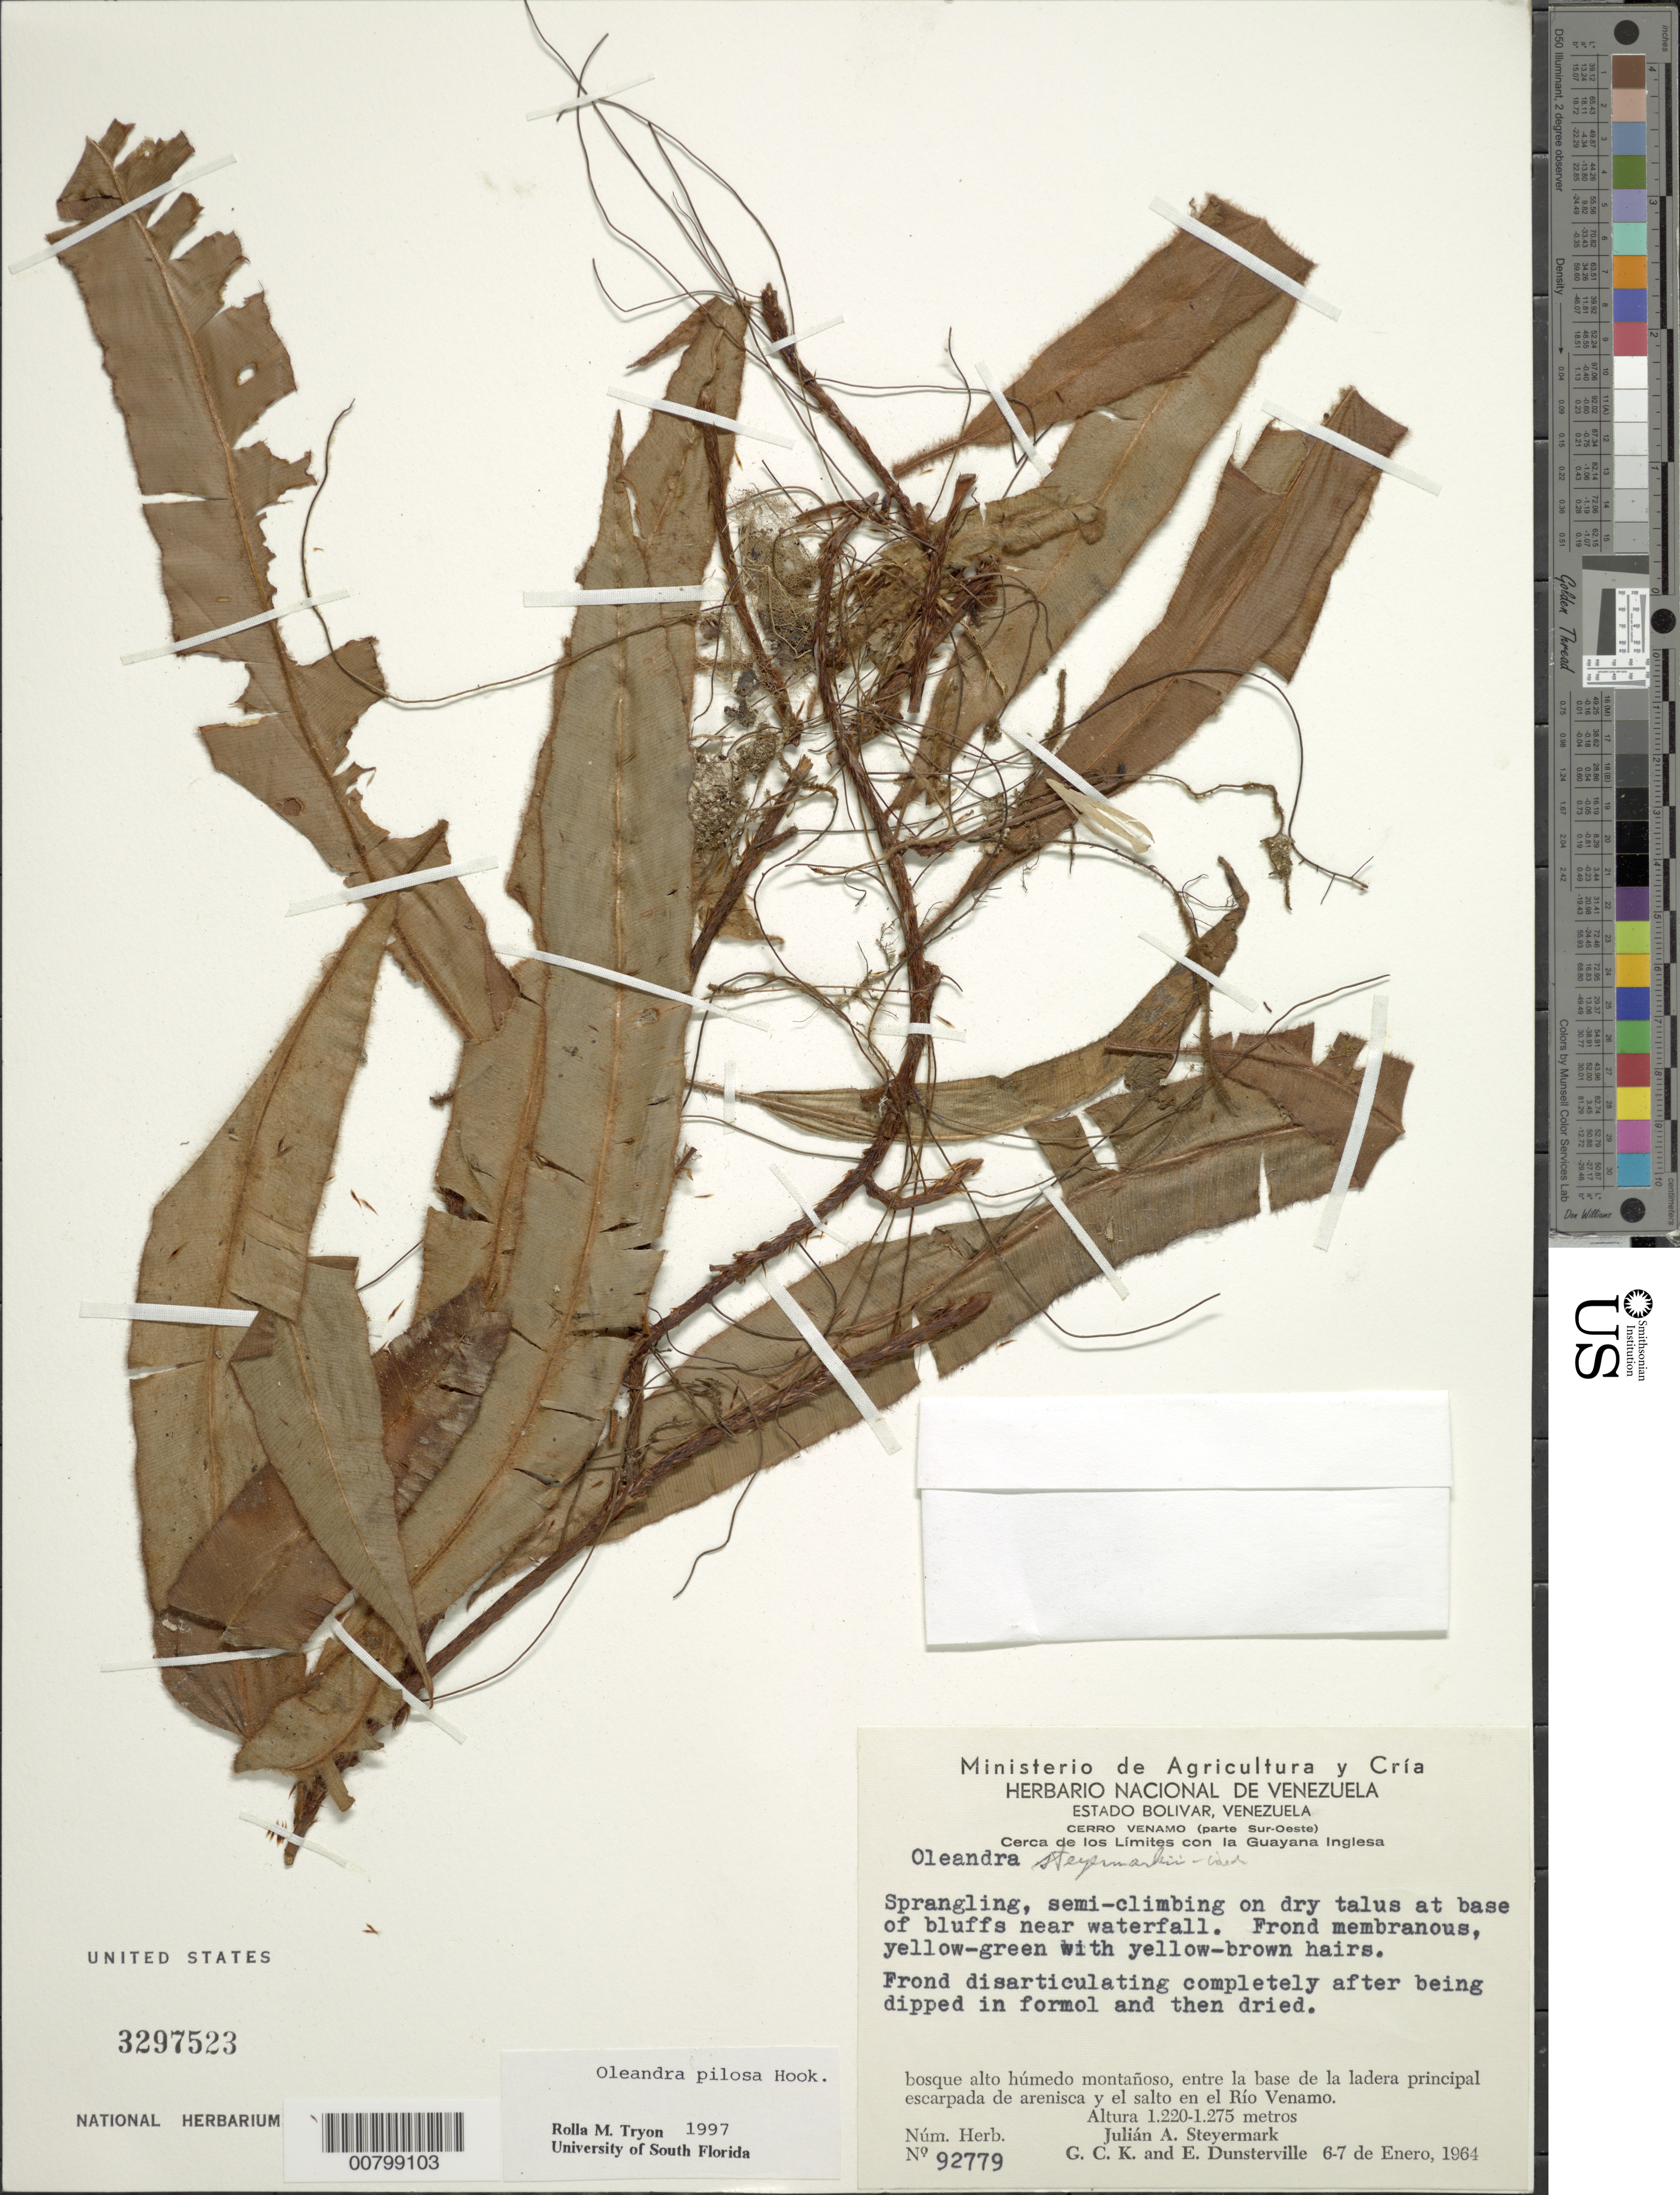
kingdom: Plantae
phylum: Tracheophyta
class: Polypodiopsida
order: Polypodiales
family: Oleandraceae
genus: Oleandra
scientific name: Oleandra pilosa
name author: Hook.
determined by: Tryon, Rolla M., Jr.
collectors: J. Steyermark, G. C. K. Dunsterville & E. Dunsterville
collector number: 92779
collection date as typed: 6-Jan-64 to 7-Jan-64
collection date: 1964-01-06/1964-01-07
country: Venezuela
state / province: Bolívar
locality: Cerro Venamo (parte Sur-Oeste), Río Venamo, cerca de los limites con la Guayana Inglesa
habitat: High, wet montane forest; on dry talus at base of bluffs near waterfall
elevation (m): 1220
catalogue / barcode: US 3297523